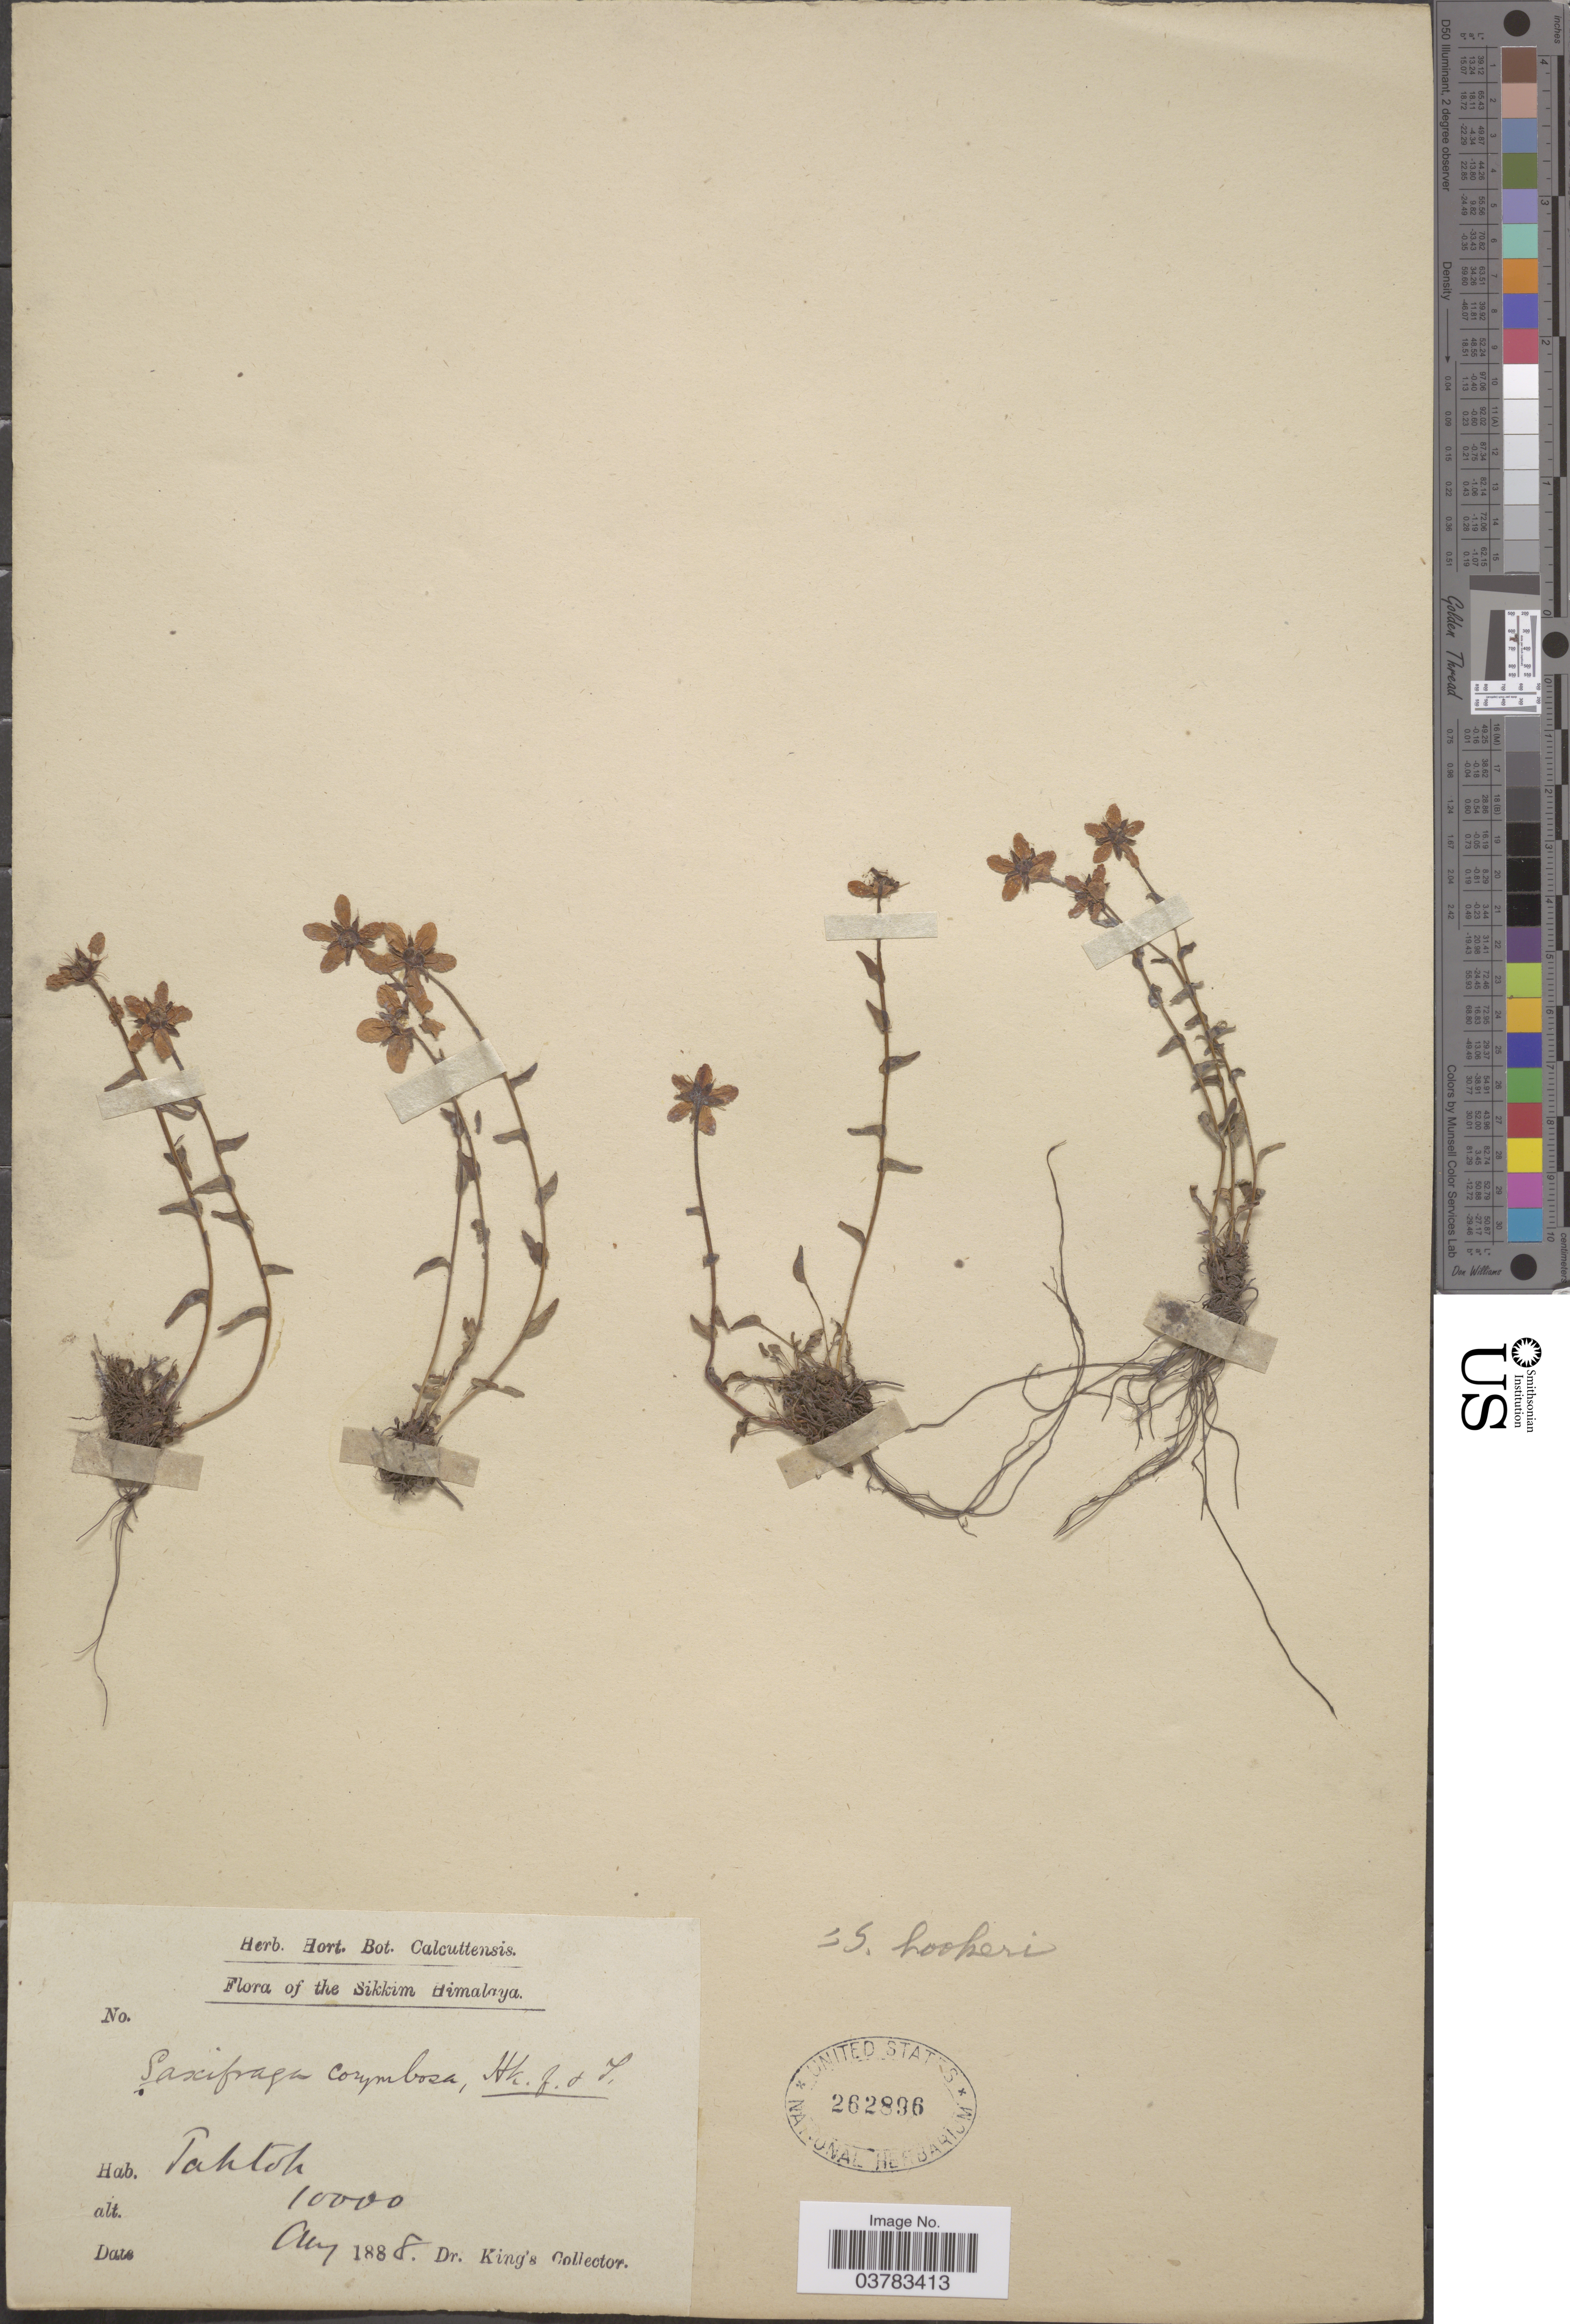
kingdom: Plantae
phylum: Tracheophyta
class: Magnoliopsida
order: Saxifragales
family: Saxifragaceae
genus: Saxifraga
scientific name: Saxifraga hookeri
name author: Engl. & Irmsch.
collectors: G. King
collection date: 1888-08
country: India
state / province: Sikkim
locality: The Sikkim Himalaya. Taktok.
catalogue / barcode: US 262896